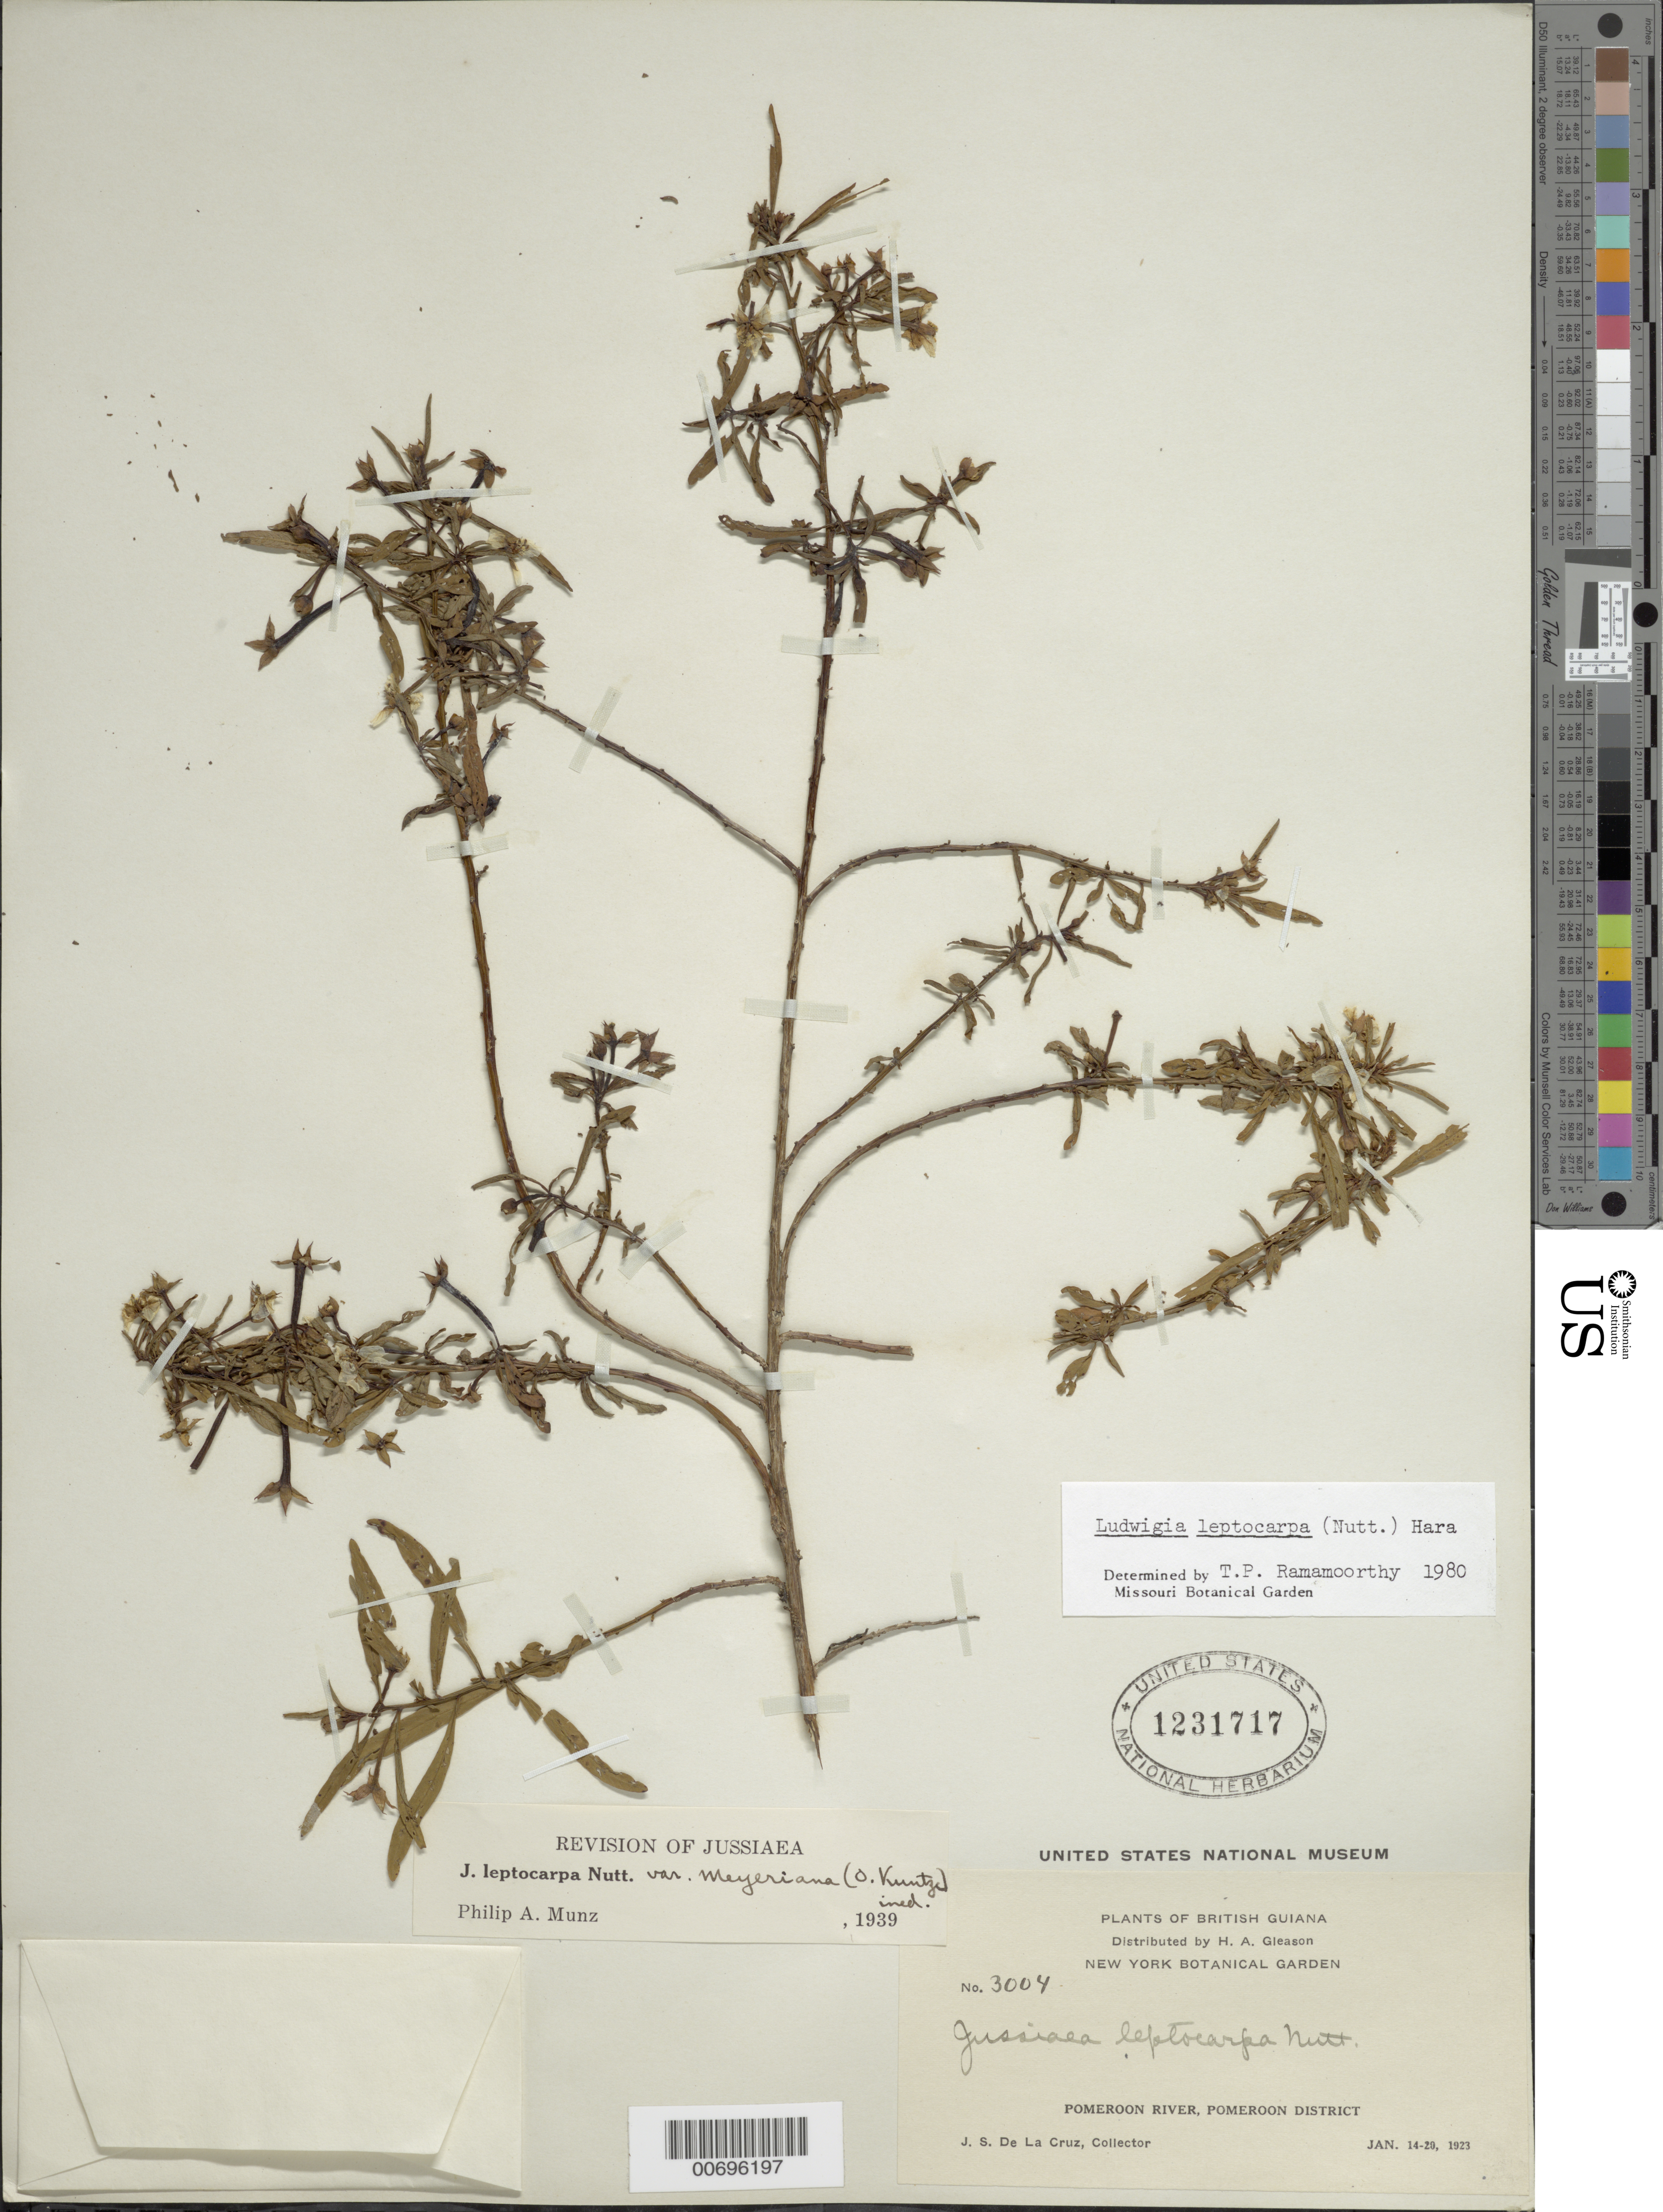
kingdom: Plantae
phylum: Tracheophyta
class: Magnoliopsida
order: Myrtales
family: Onagraceae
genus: Ludwigia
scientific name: Ludwigia leptocarpa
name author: (Nutt.) H. Hara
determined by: Ramamoorthy, T. P.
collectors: J. S. de la Cruz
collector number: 3004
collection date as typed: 14-Jan-23 to 20-Jan-23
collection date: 1923-01-14/1923-01-20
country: Guyana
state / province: Pomeroon-Supenaam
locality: Pomeroon R.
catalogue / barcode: US 1231717